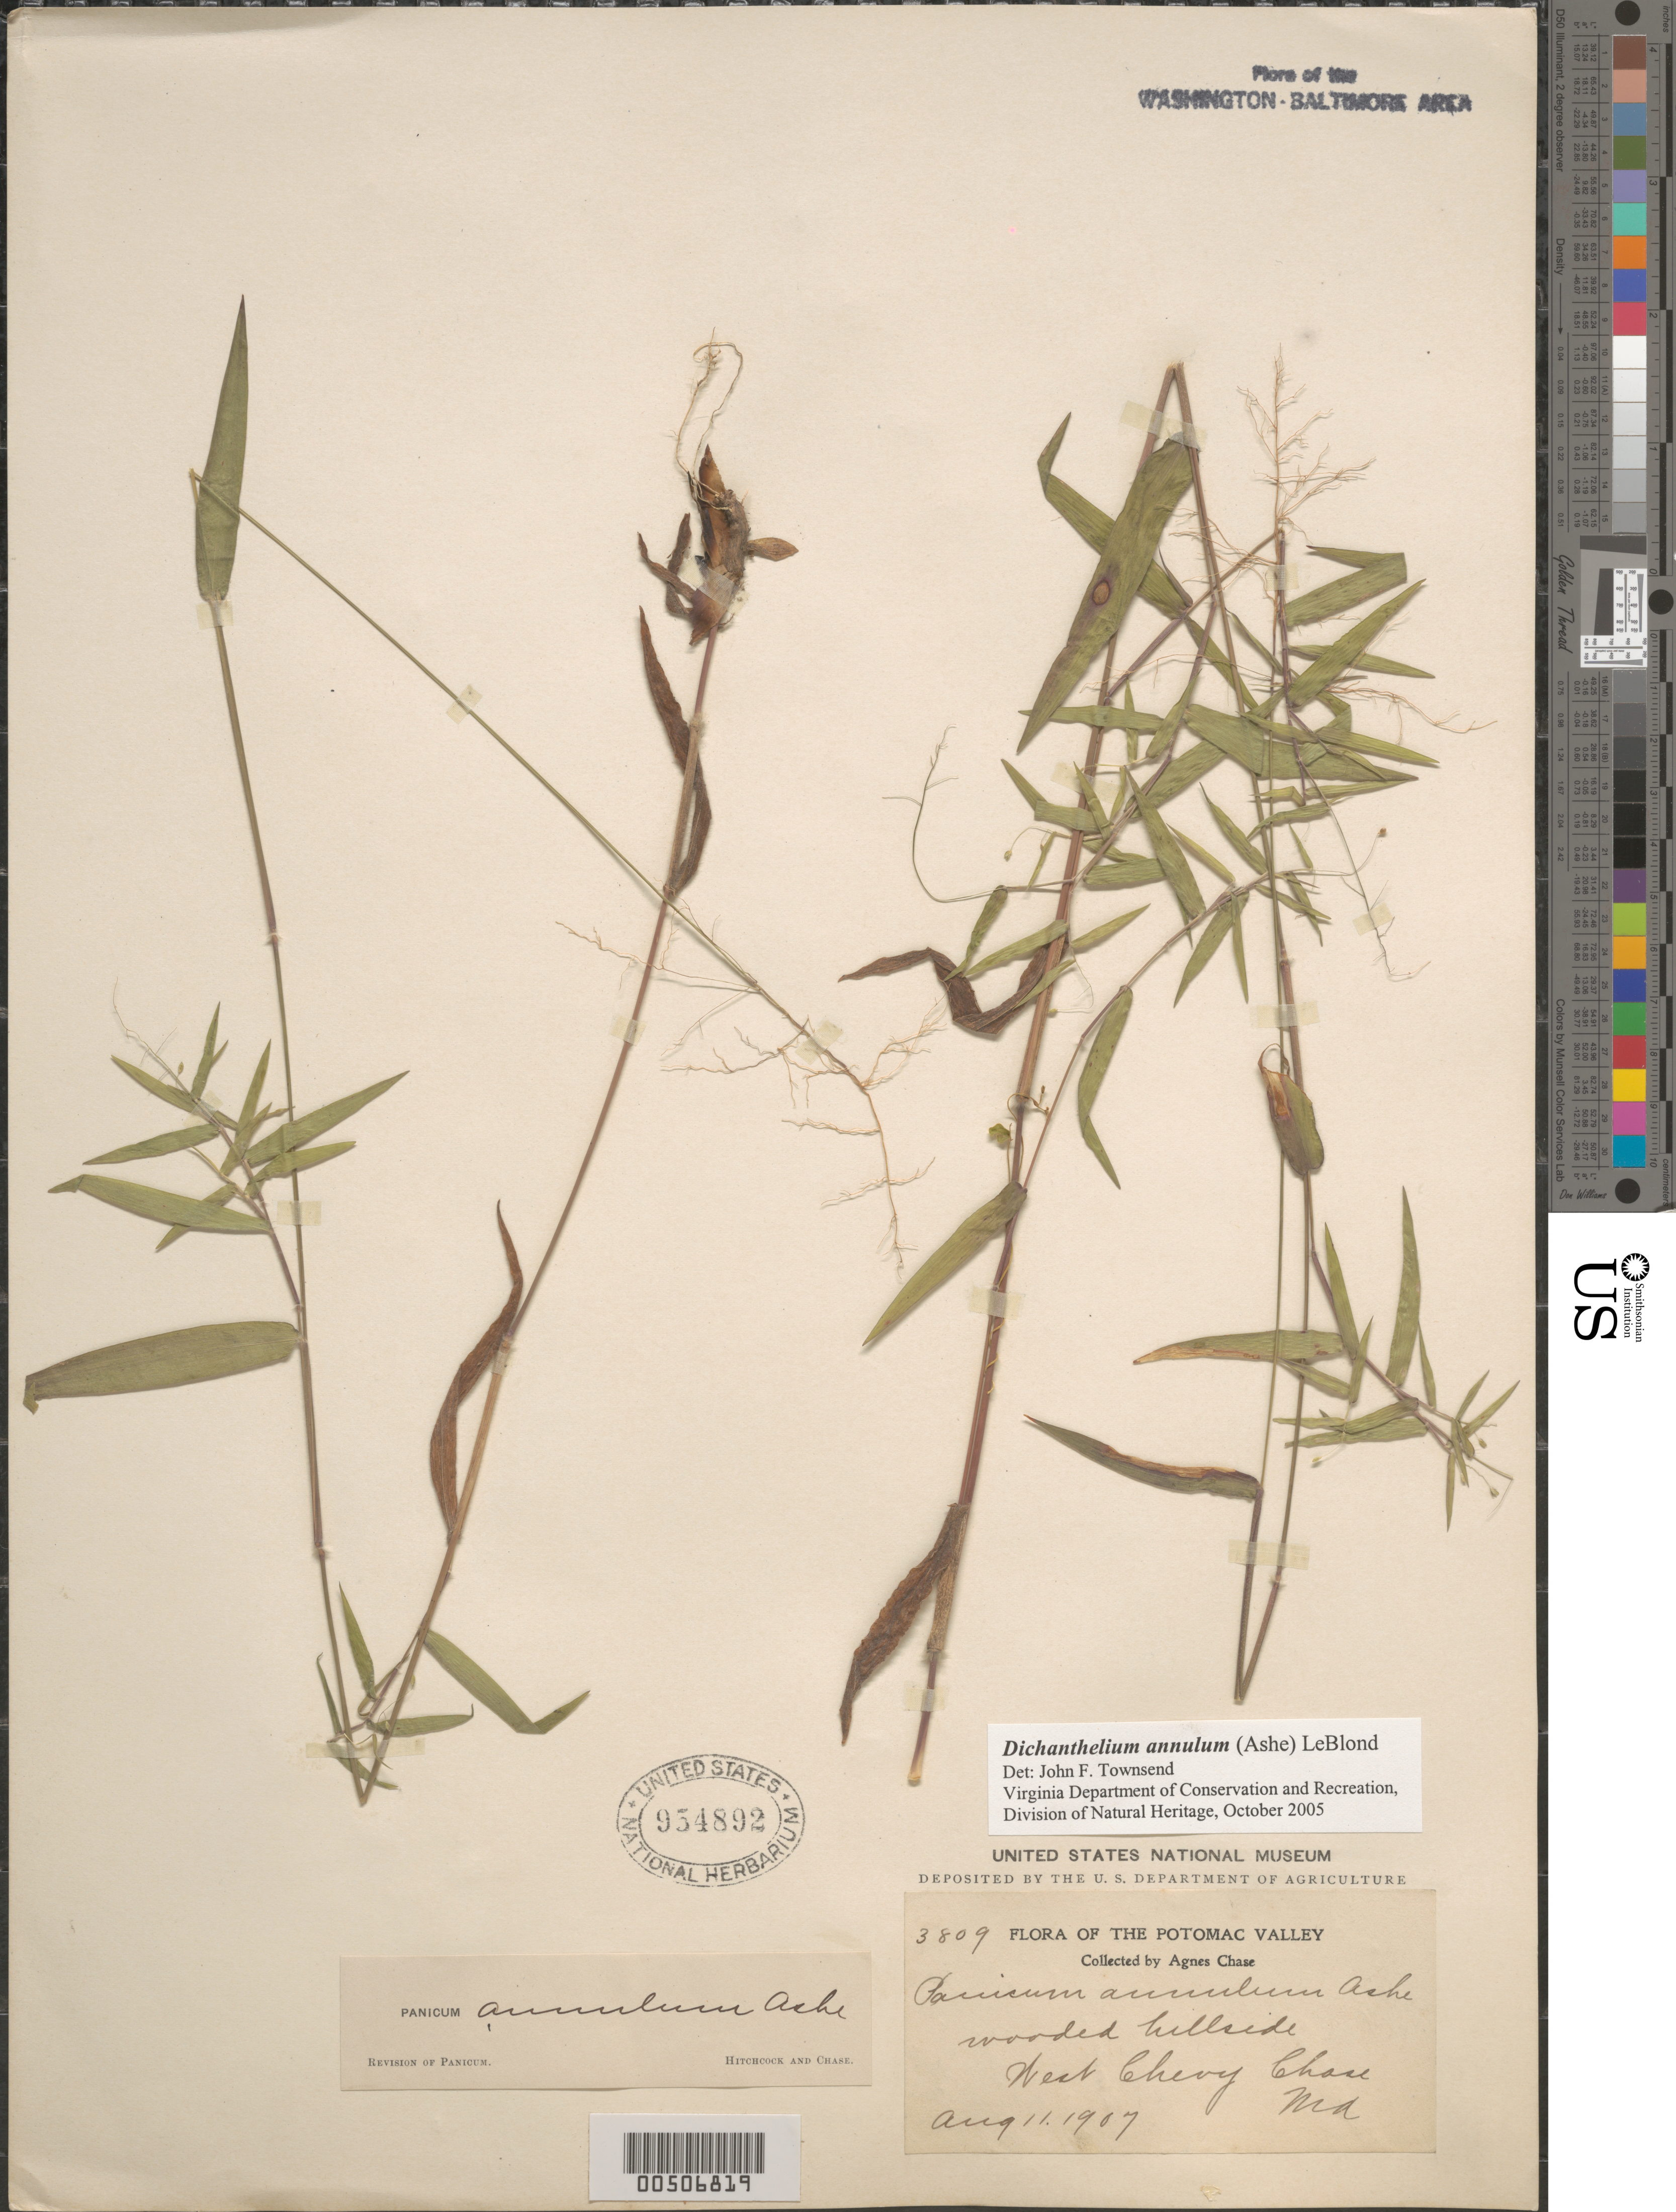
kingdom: Plantae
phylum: Tracheophyta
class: Liliopsida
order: Poales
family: Poaceae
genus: Dichanthelium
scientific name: Dichanthelium annulum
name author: (Ashe) LeBlond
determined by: Townsend, John F.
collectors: A. Chase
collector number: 3809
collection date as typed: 11 Aug 1907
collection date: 1907-08-11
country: United States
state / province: Maryland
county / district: Montgomery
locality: West Chevy Chase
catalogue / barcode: US 954892